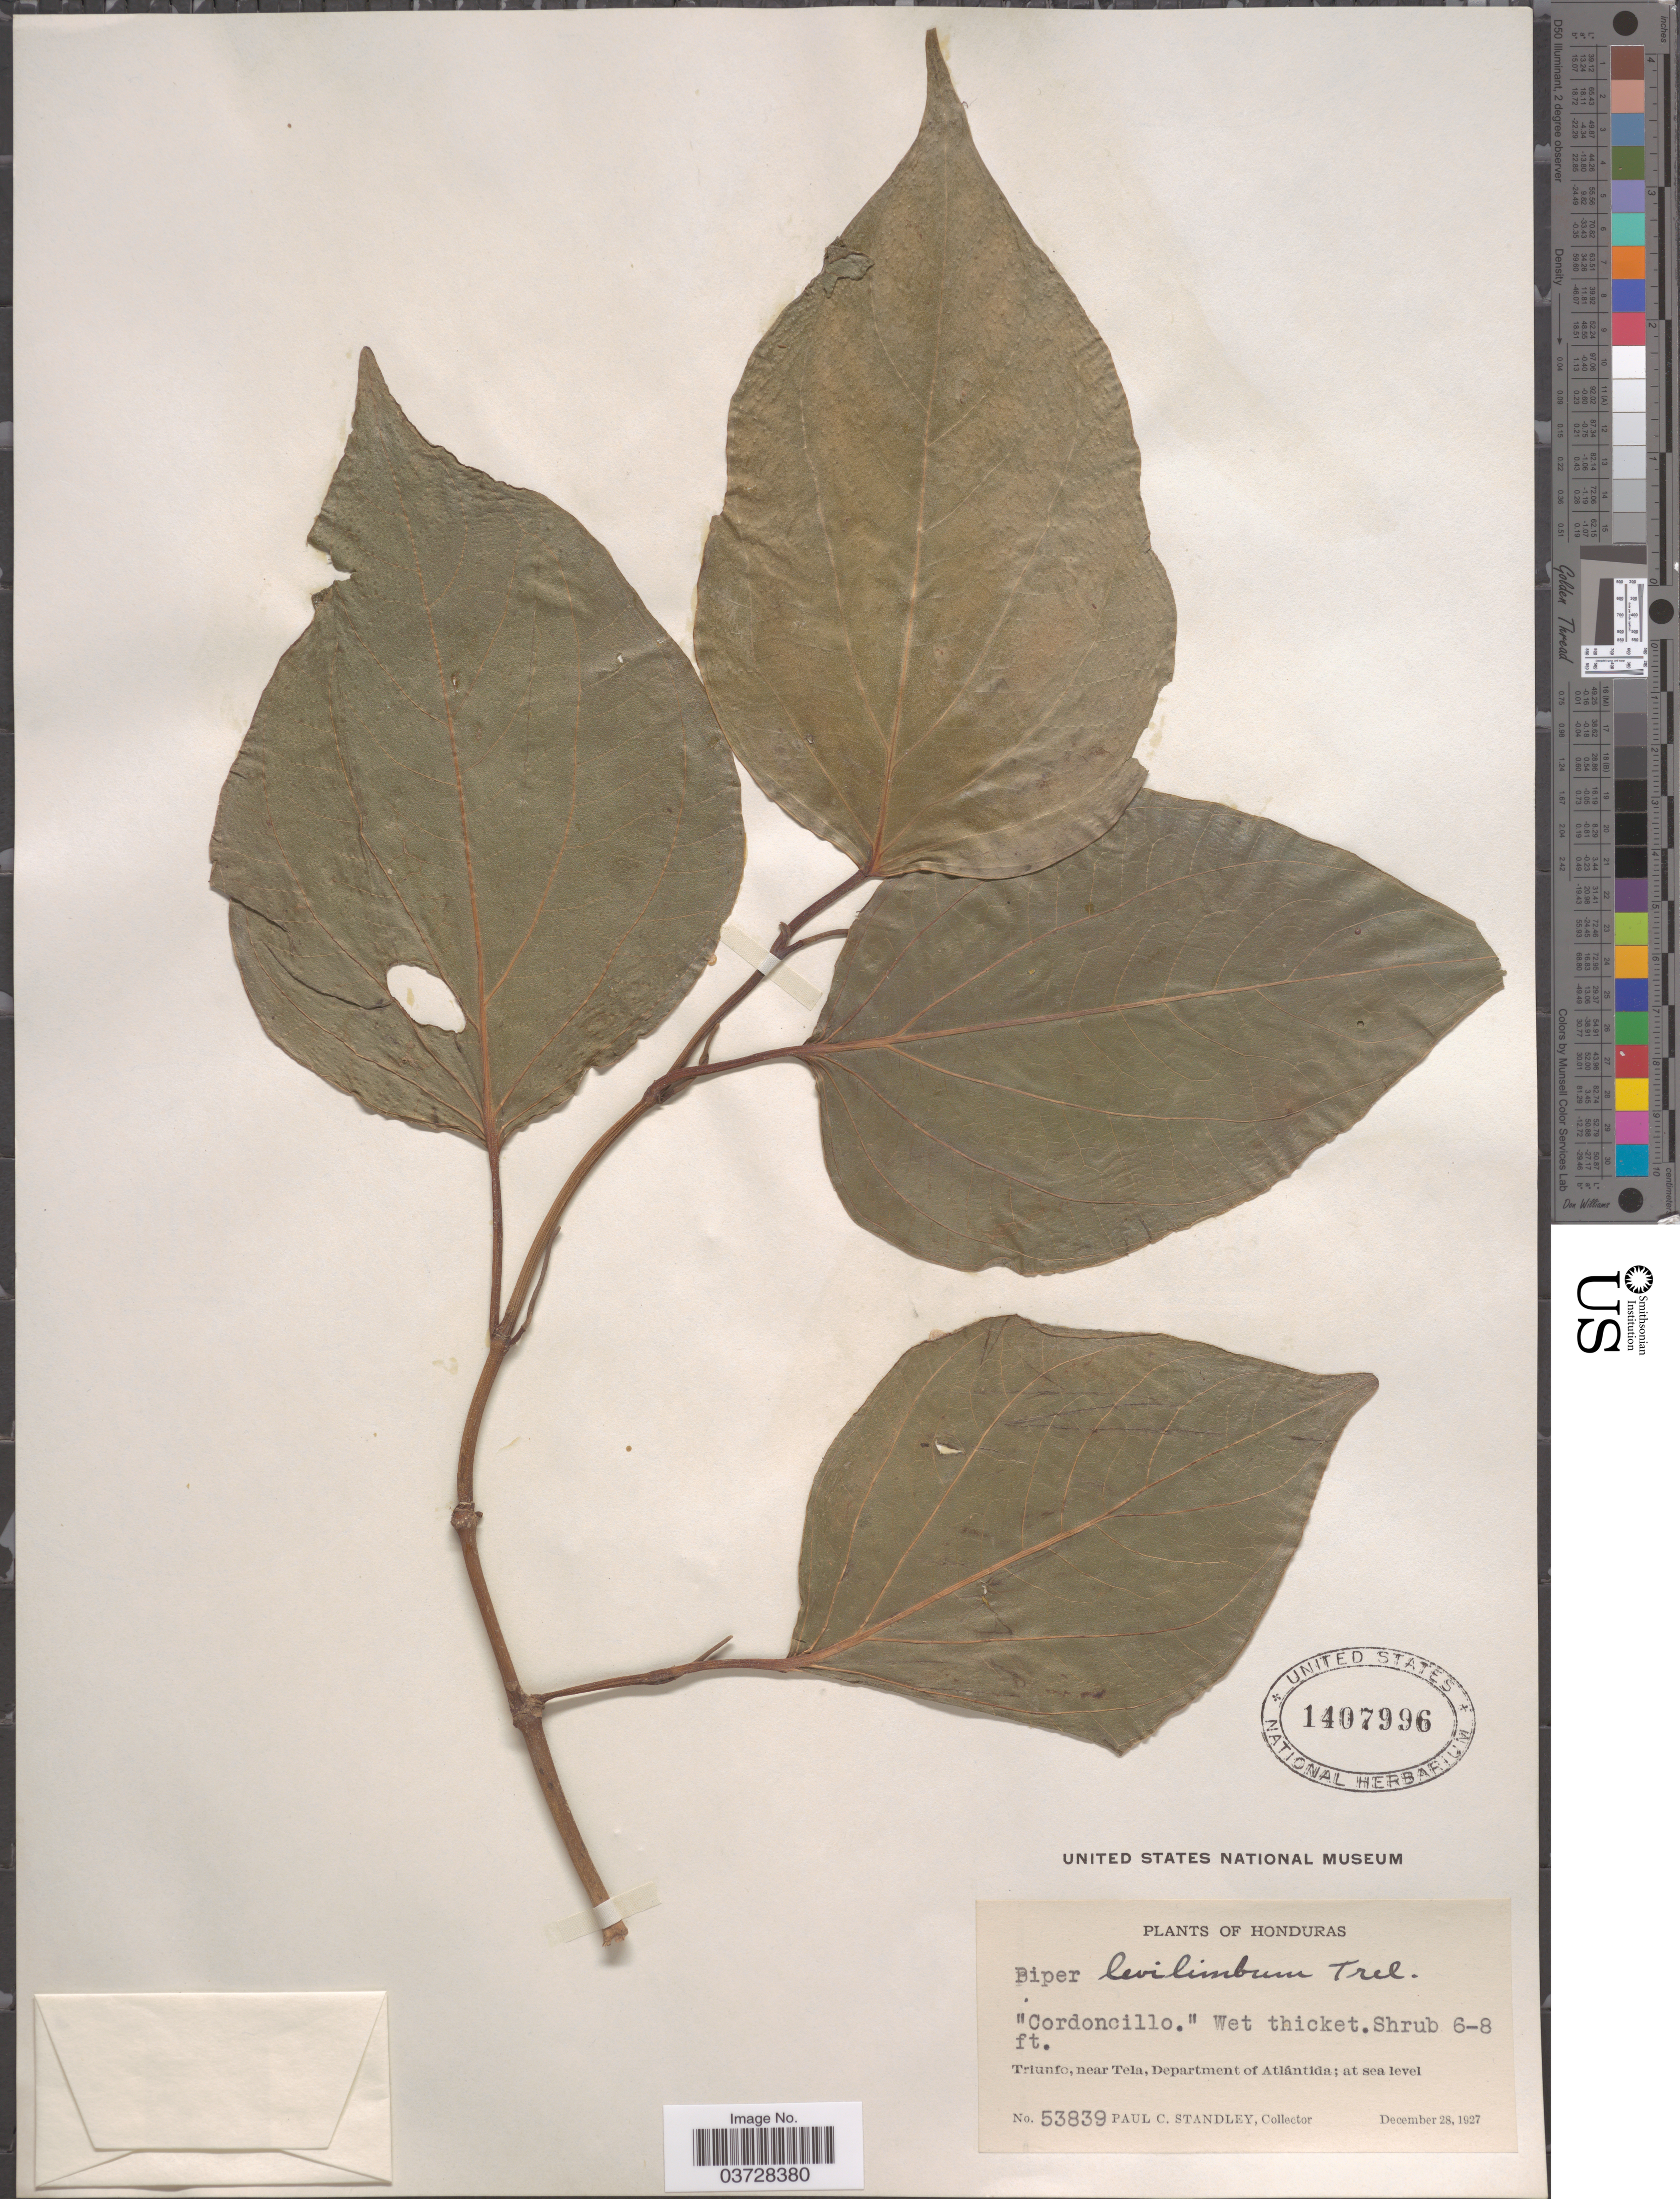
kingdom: Plantae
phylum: Tracheophyta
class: Magnoliopsida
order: Piperales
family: Piperaceae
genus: Piper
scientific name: Piper levilimbum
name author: Trel.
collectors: P. C. Standley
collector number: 53839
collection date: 1927-12-28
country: Honduras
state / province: Atlantida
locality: Triunfo, near Tela, Department of Atlántida.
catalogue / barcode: US 1407996